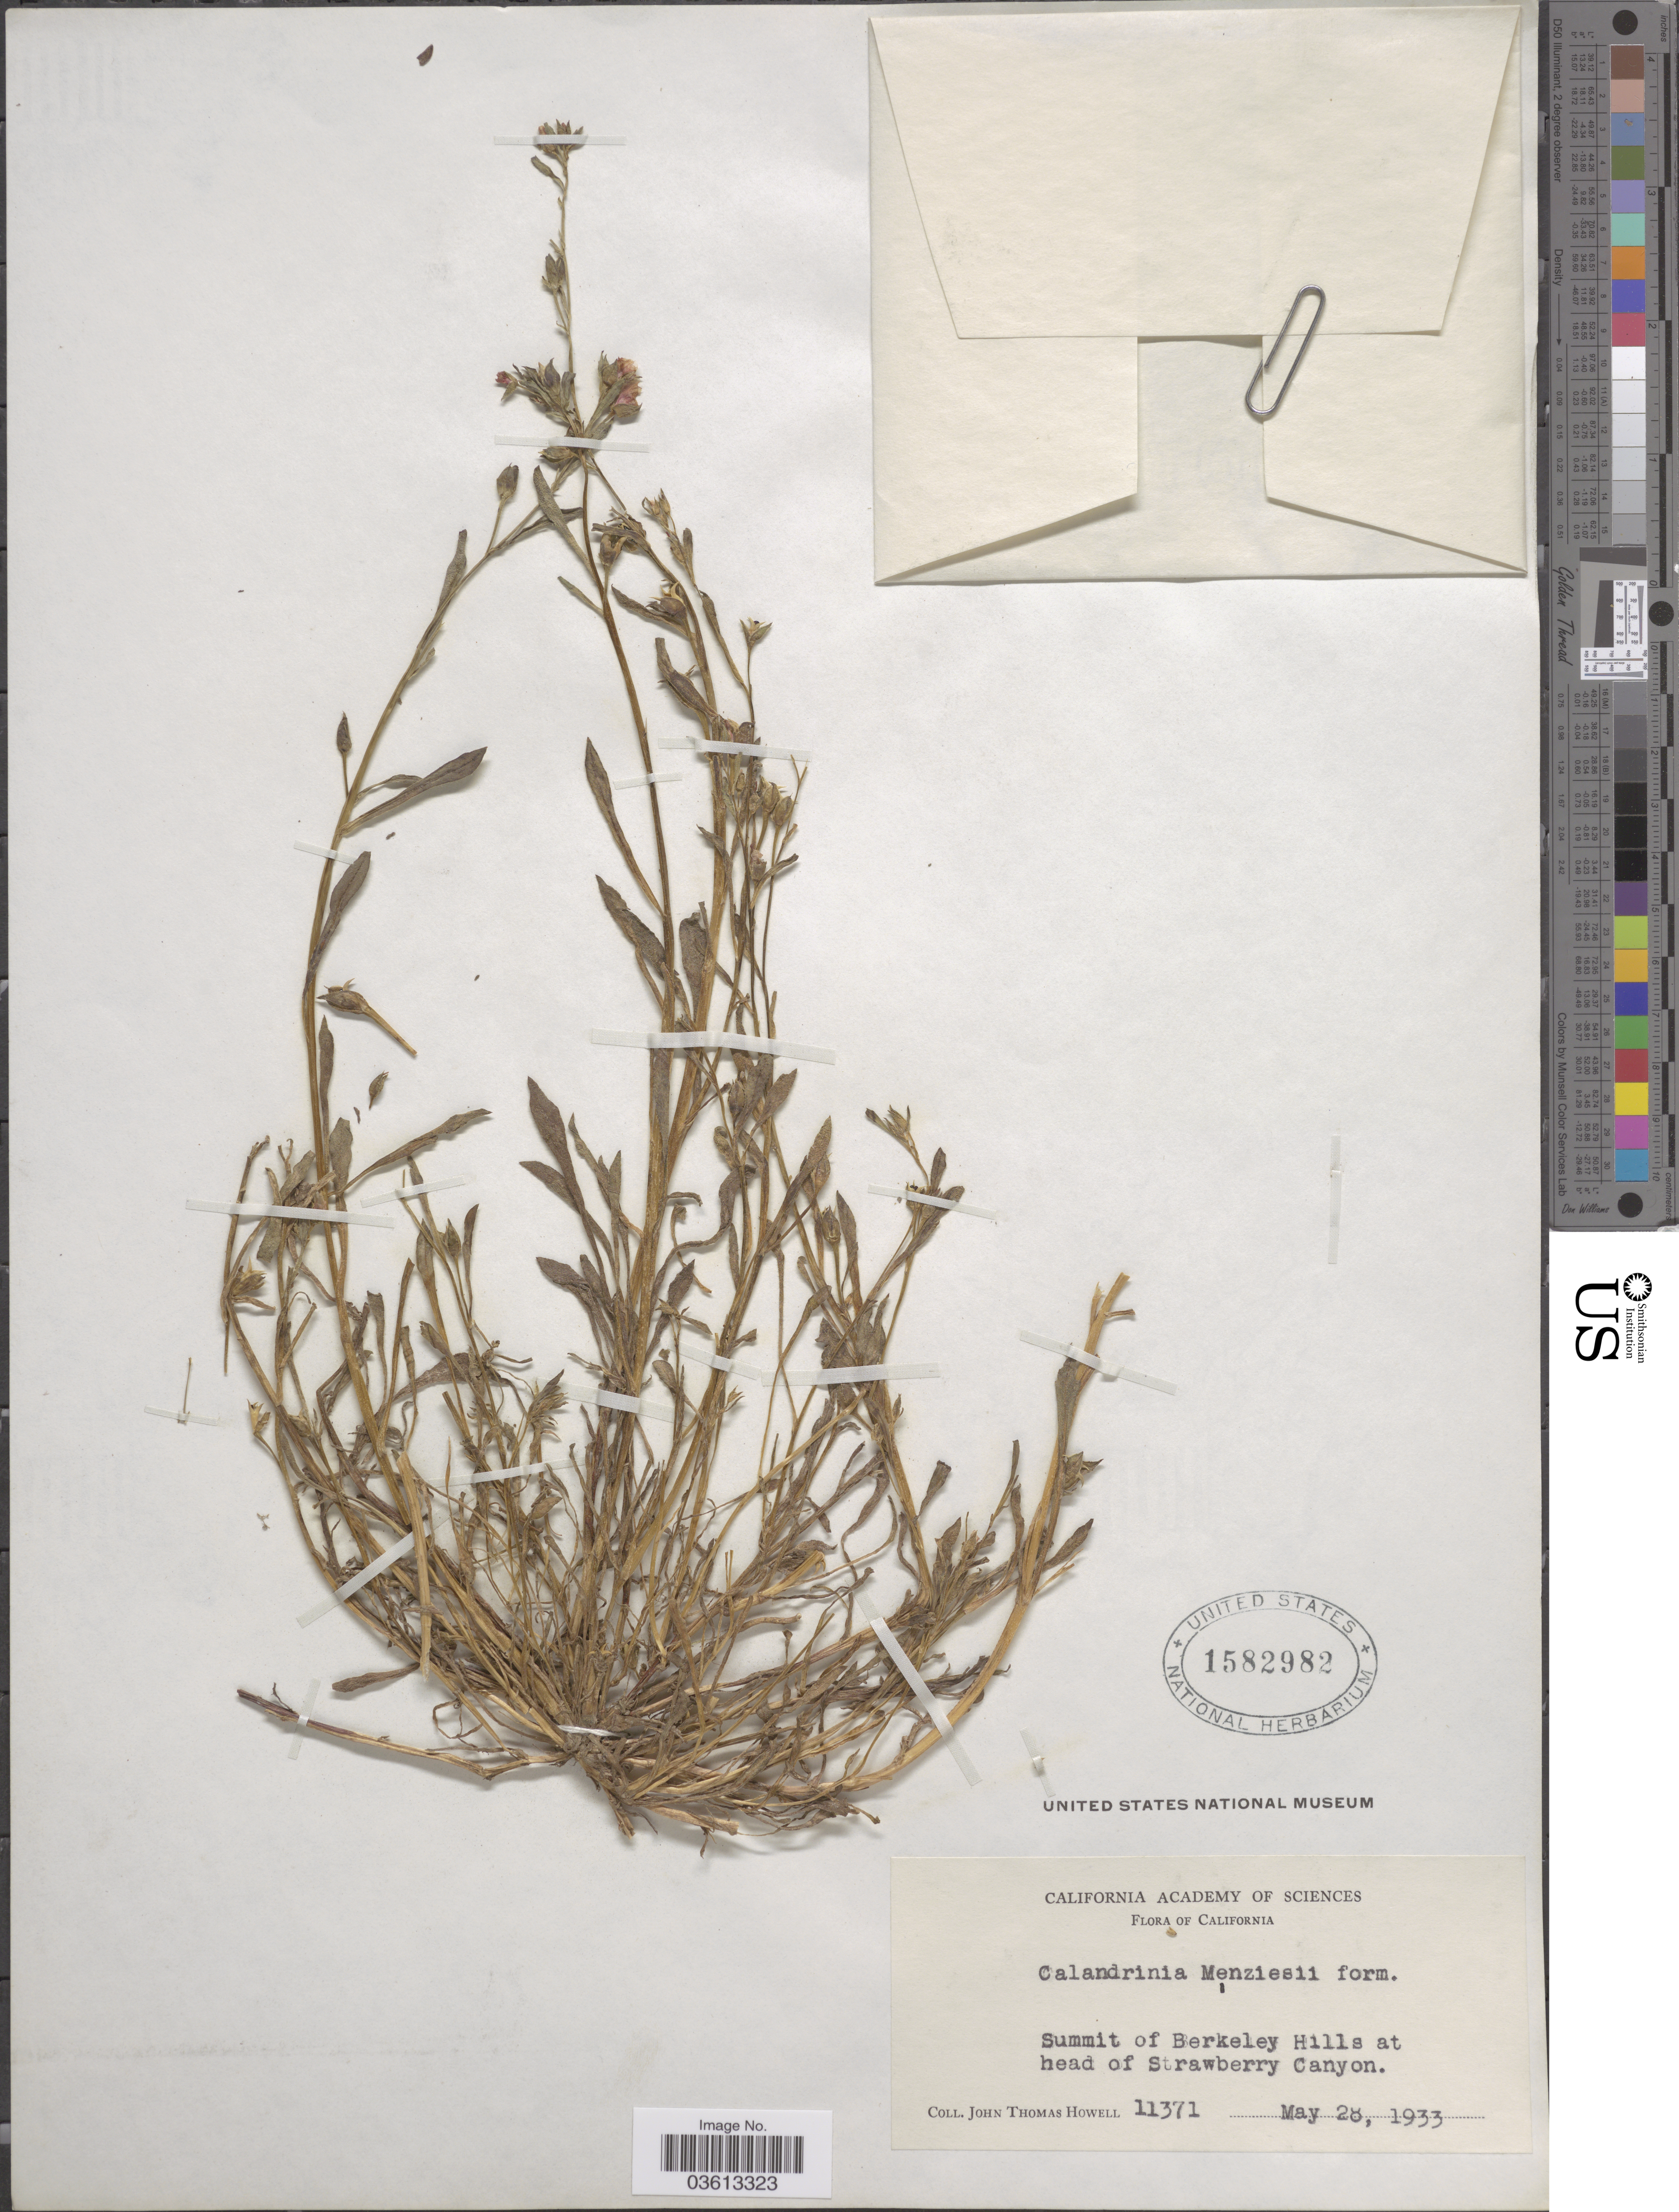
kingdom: Plantae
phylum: Tracheophyta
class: Magnoliopsida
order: Caryophyllales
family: Montiaceae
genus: Calandrinia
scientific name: Calandrinia ciliata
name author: (Ruiz & Pav.) DC.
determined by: Strong, Mark T., (BOT), Smithsonian Institution - National Museum of Natural History (UNITED STATES)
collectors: J. T. Howell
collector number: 11371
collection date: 1933-05-28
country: United States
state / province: California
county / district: Alameda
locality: Summit of Berkeley Hills at head of Strawberry Canyon.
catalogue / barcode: US 1582982